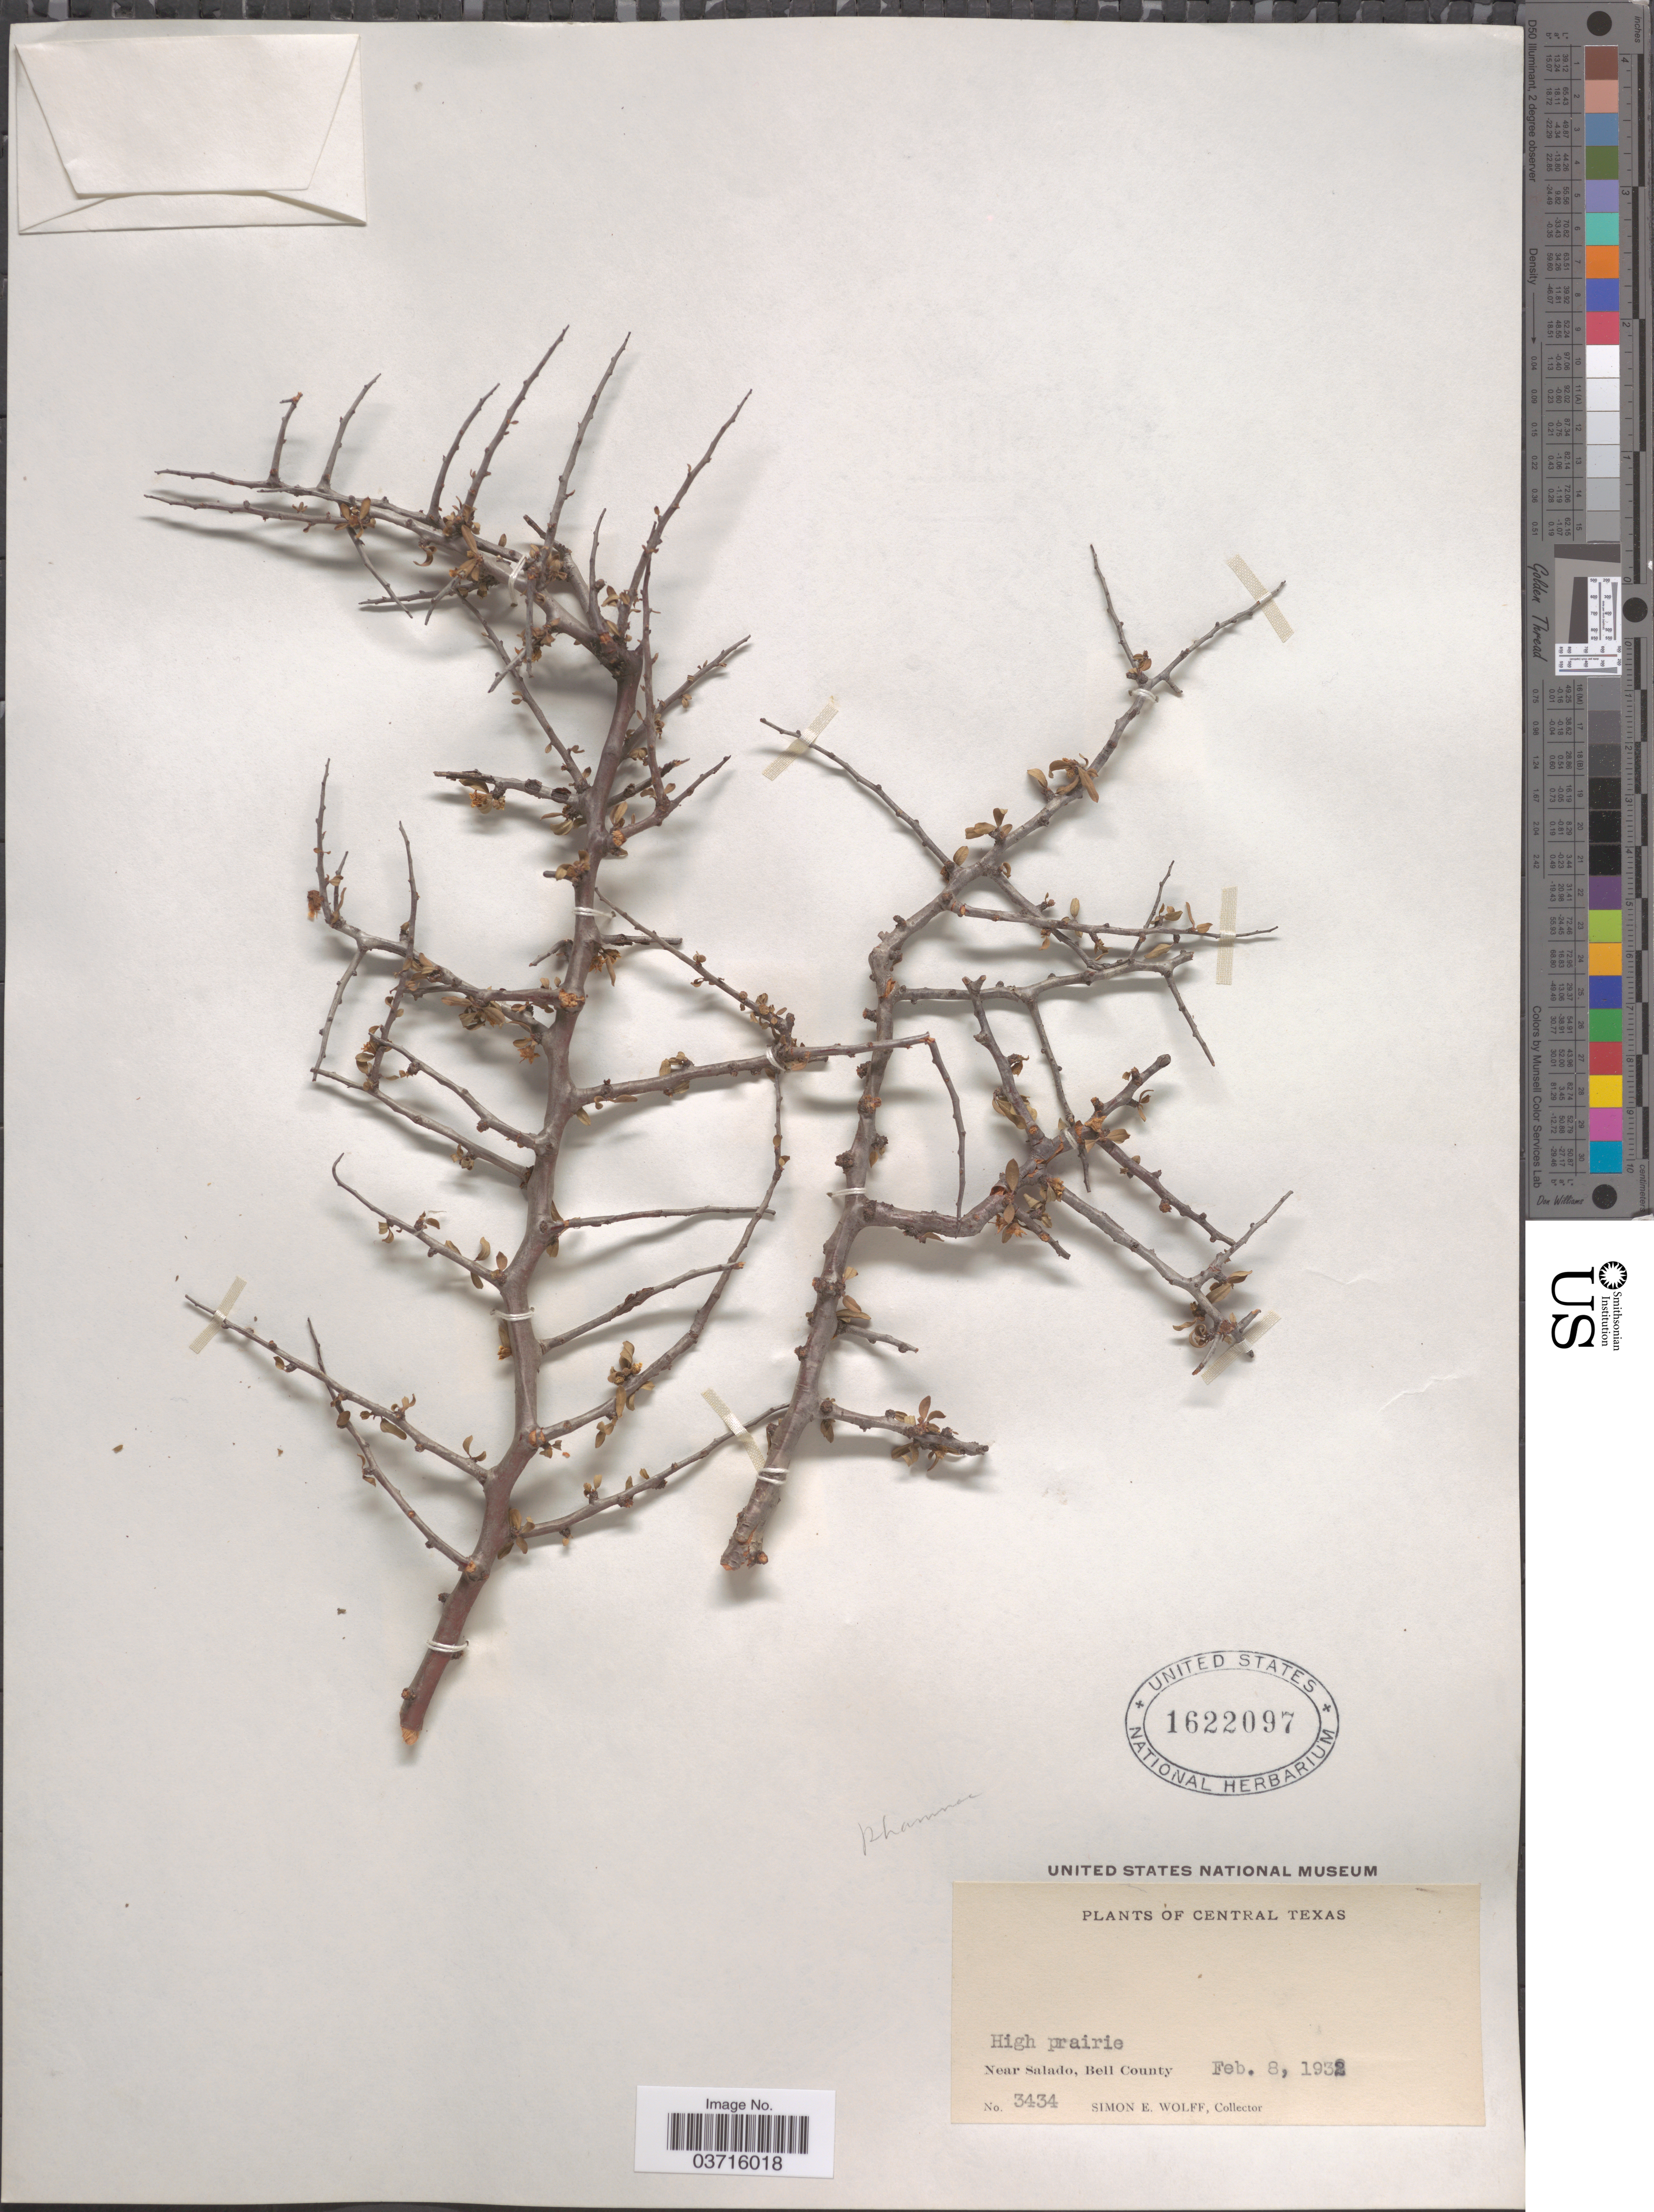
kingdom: Plantae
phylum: Tracheophyta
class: Magnoliopsida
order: Rosales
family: Rosaceae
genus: Prunus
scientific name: Prunus minutiflora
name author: Engelm. ex A. Gray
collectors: S. E. Wolff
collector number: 3434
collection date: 1932-02-08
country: United States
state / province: Texas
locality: Central Texas. Near Salado, Bell County.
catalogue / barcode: US 1622097